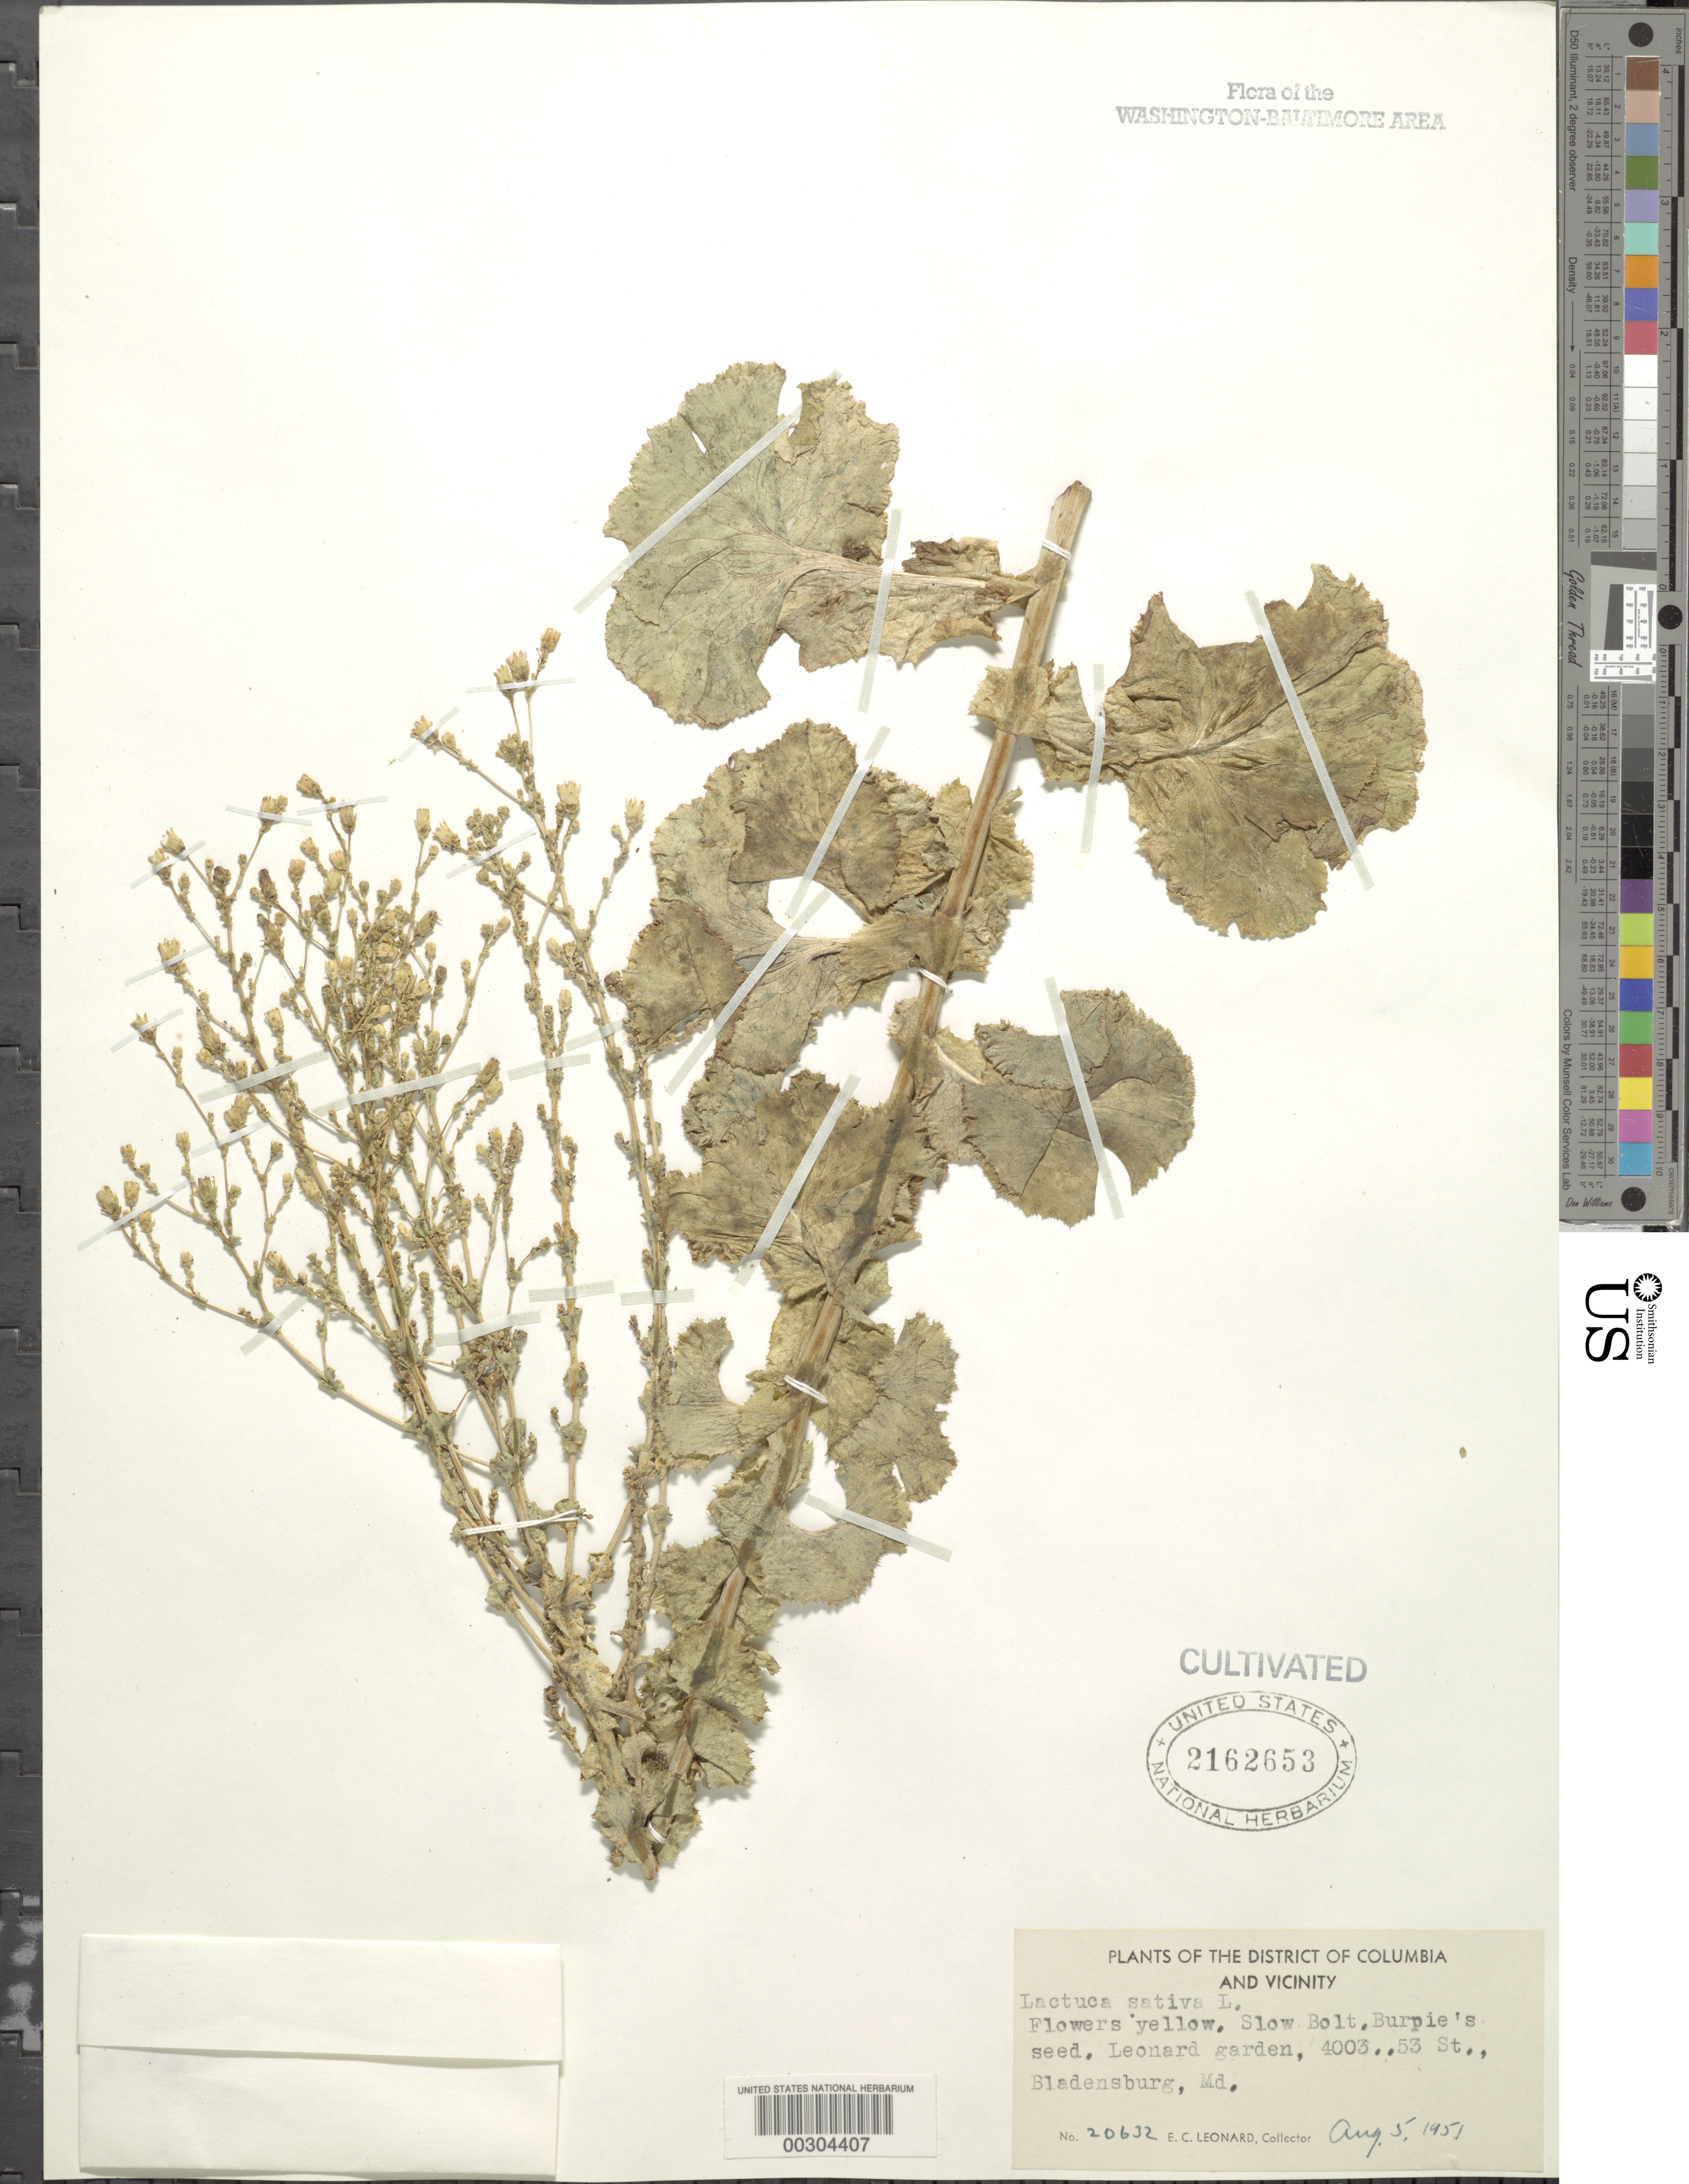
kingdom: Plantae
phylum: Tracheophyta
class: Magnoliopsida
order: Asterales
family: Asteraceae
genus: Lactuca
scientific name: Lactuca sativa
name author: L.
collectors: E. C. Leonard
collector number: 20632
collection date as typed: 05 Aug 1951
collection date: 1951-08-05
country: United States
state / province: Maryland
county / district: Prince George's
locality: Bladensburg, 4003 53 St, Leonard's garden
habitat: Garden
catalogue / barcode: US 2162653